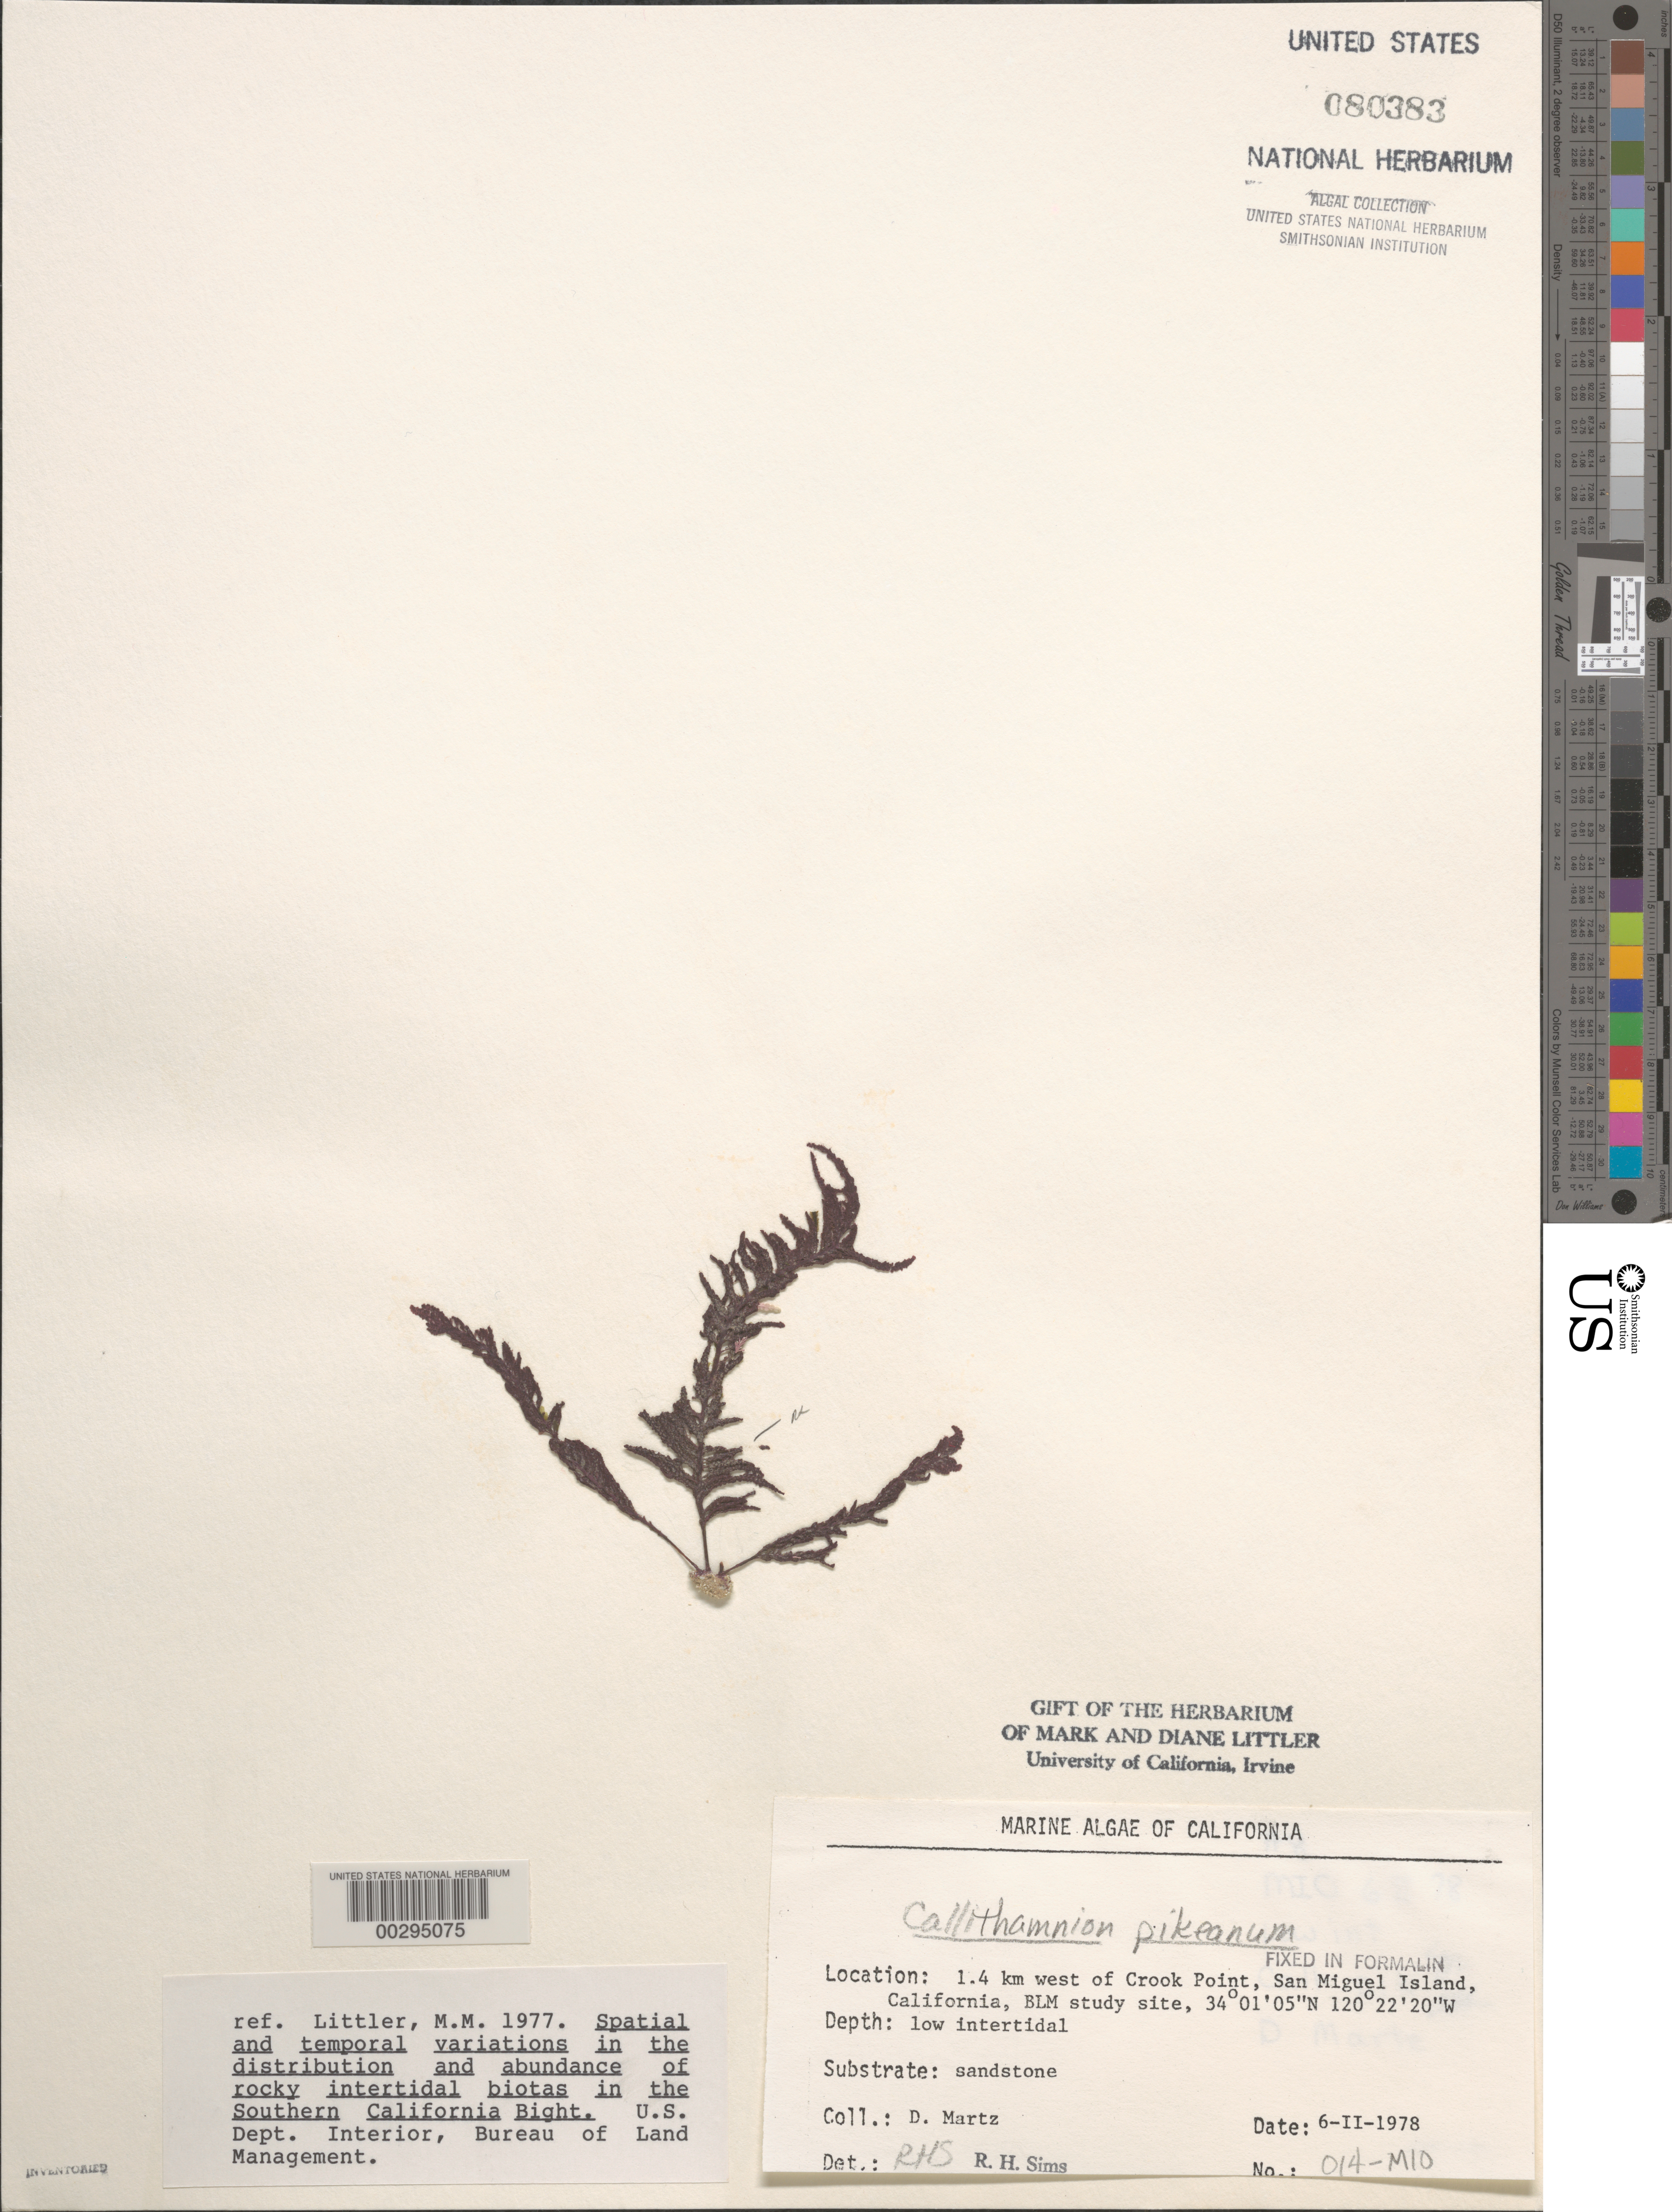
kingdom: Plantae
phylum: Rhodophyta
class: Florideophyceae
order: Ceramiales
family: Callithamniaceae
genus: Callithamnion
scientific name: Callithamnion pikeanum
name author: Harv.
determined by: Sims, Robert H.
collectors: D. Martz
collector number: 014-mio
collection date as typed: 06 Feb 1978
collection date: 1978-02-06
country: United States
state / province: California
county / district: Santa Barbara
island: San Miguel Island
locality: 1.4 km north of Crook Point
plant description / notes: BLM-SOCALBIGHT Rocky Intertidal Survey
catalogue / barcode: US 80383